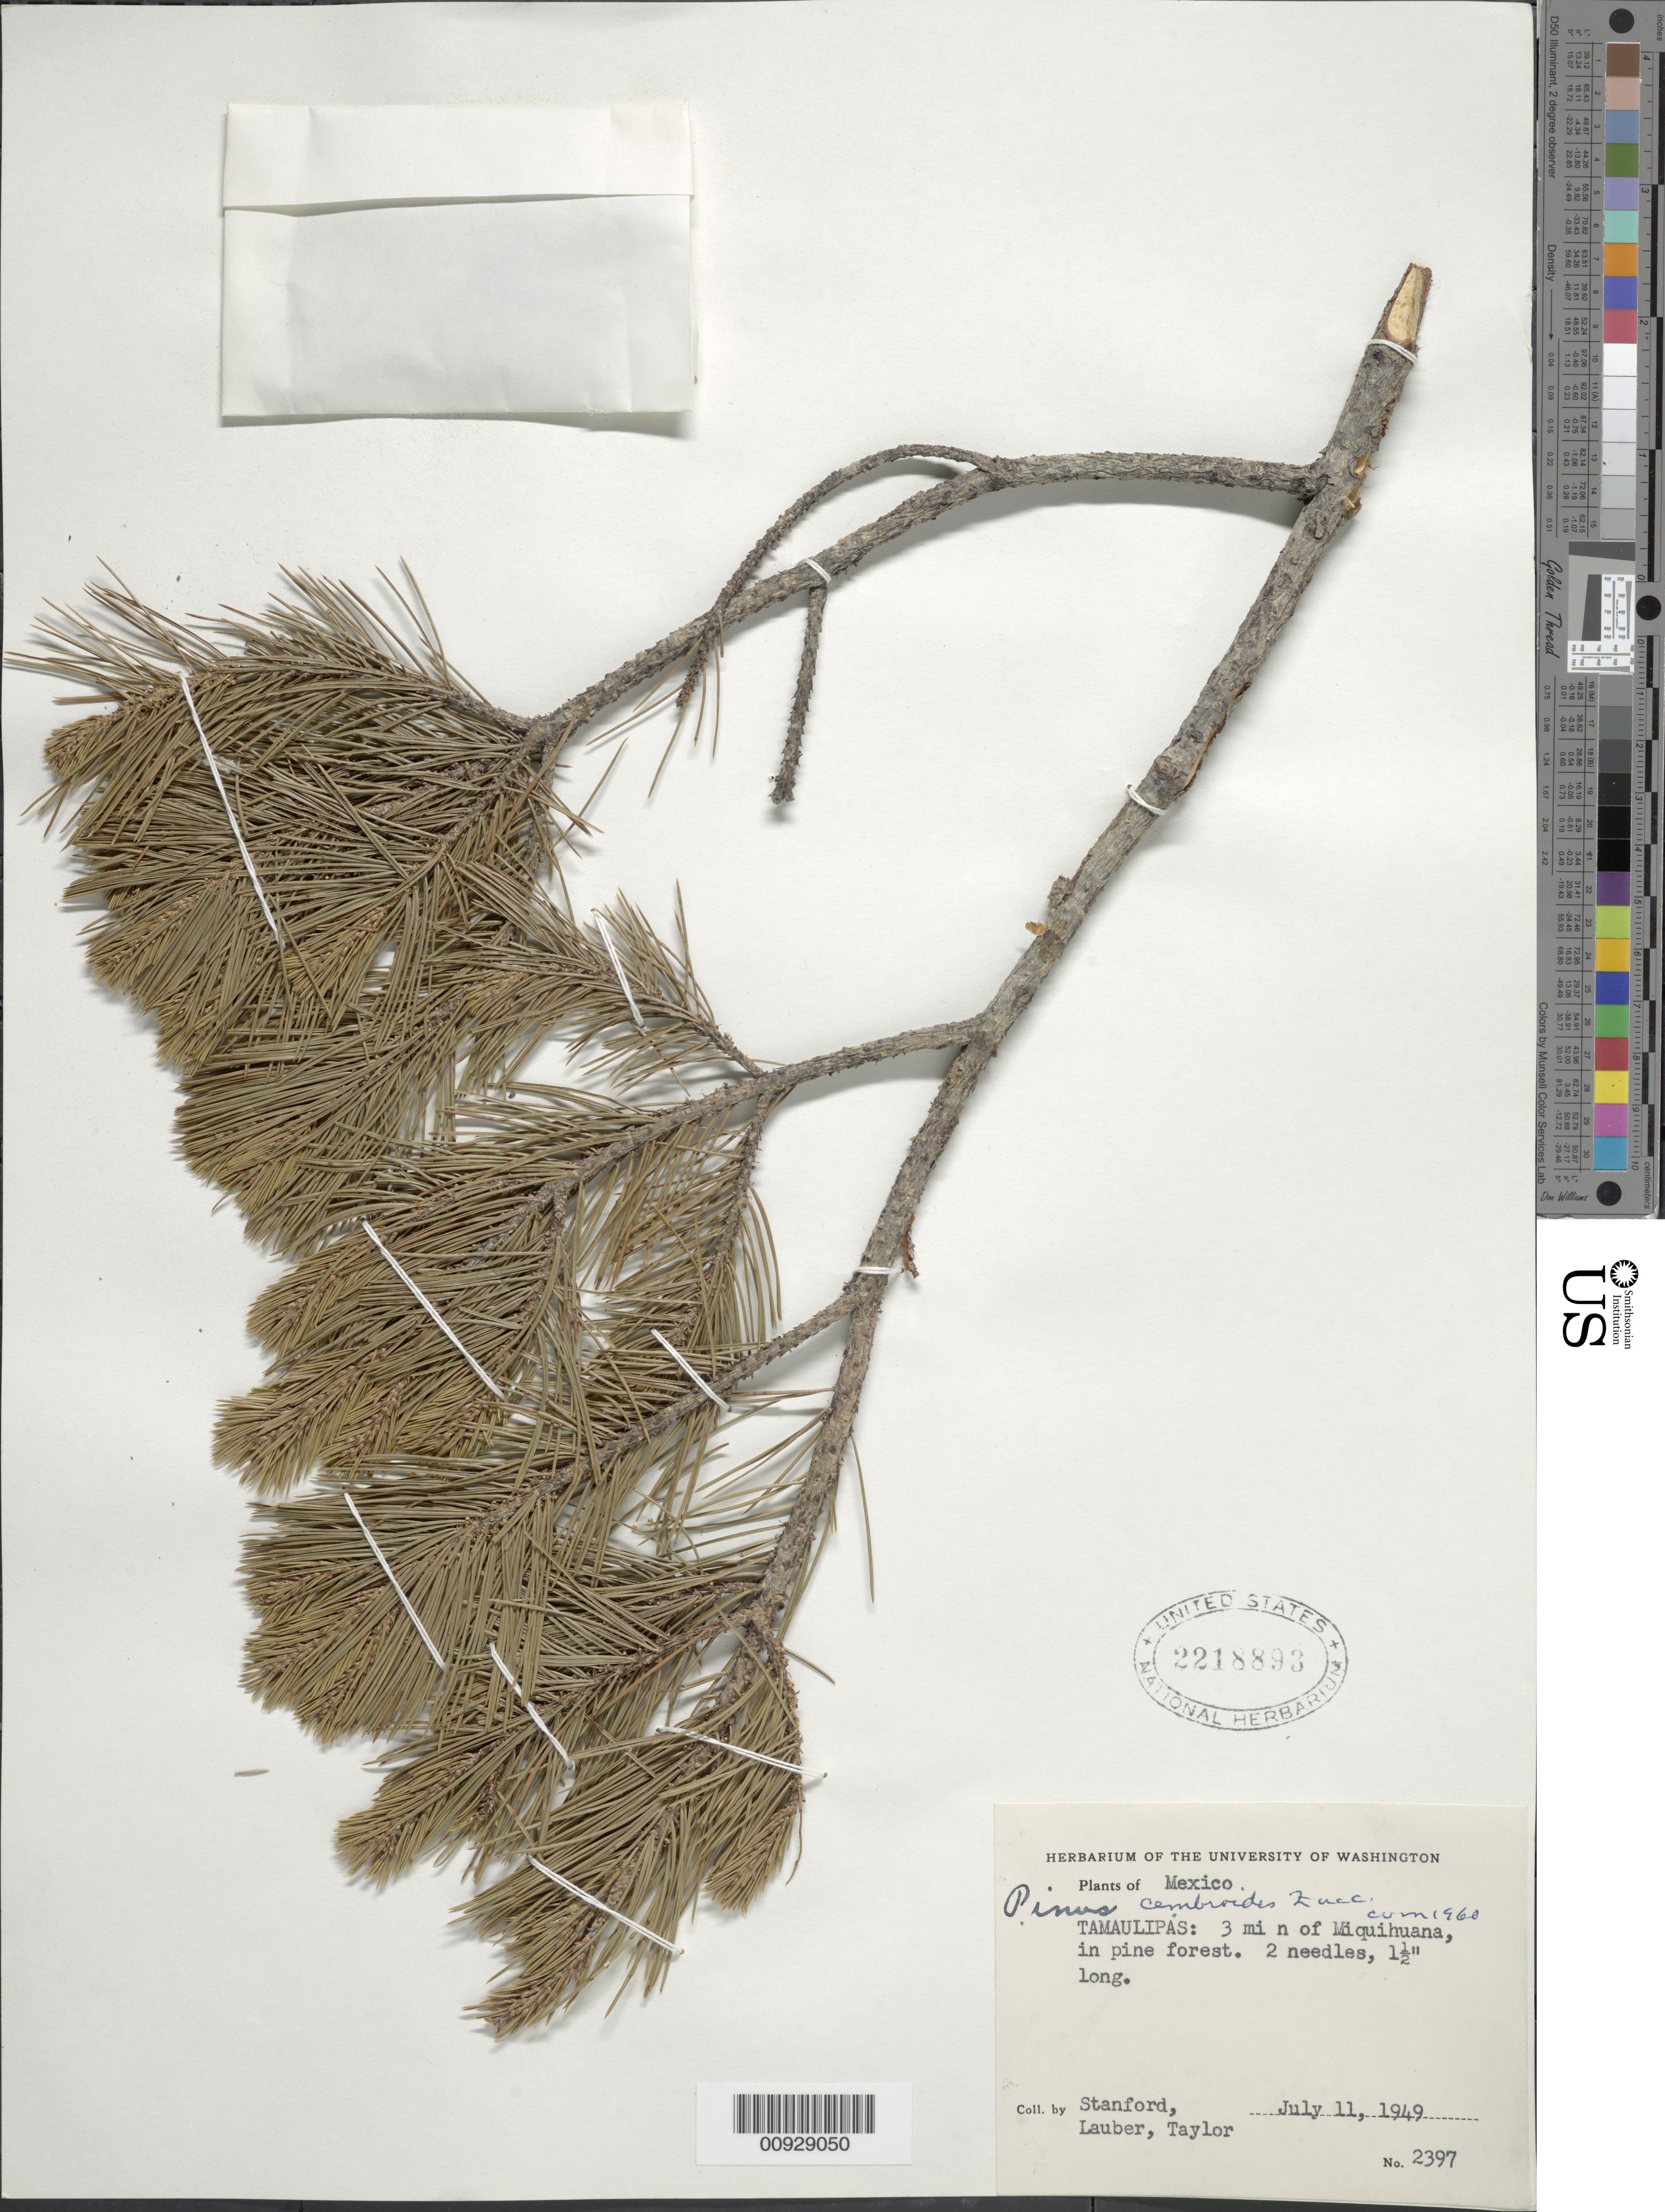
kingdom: Plantae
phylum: Tracheophyta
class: Pinopsida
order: Pinales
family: Pinaceae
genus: Pinus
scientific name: Pinus cembroides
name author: Zucc.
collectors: -. Stanford, Lauber, -- & -- Taylor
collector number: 2397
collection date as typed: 11 Jul 1949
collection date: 1949-07-11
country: Mexico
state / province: Tamaulipas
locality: Tamaulipas: 3 mi. N of Miquihuana.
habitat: In pine forest.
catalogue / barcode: US 2218893